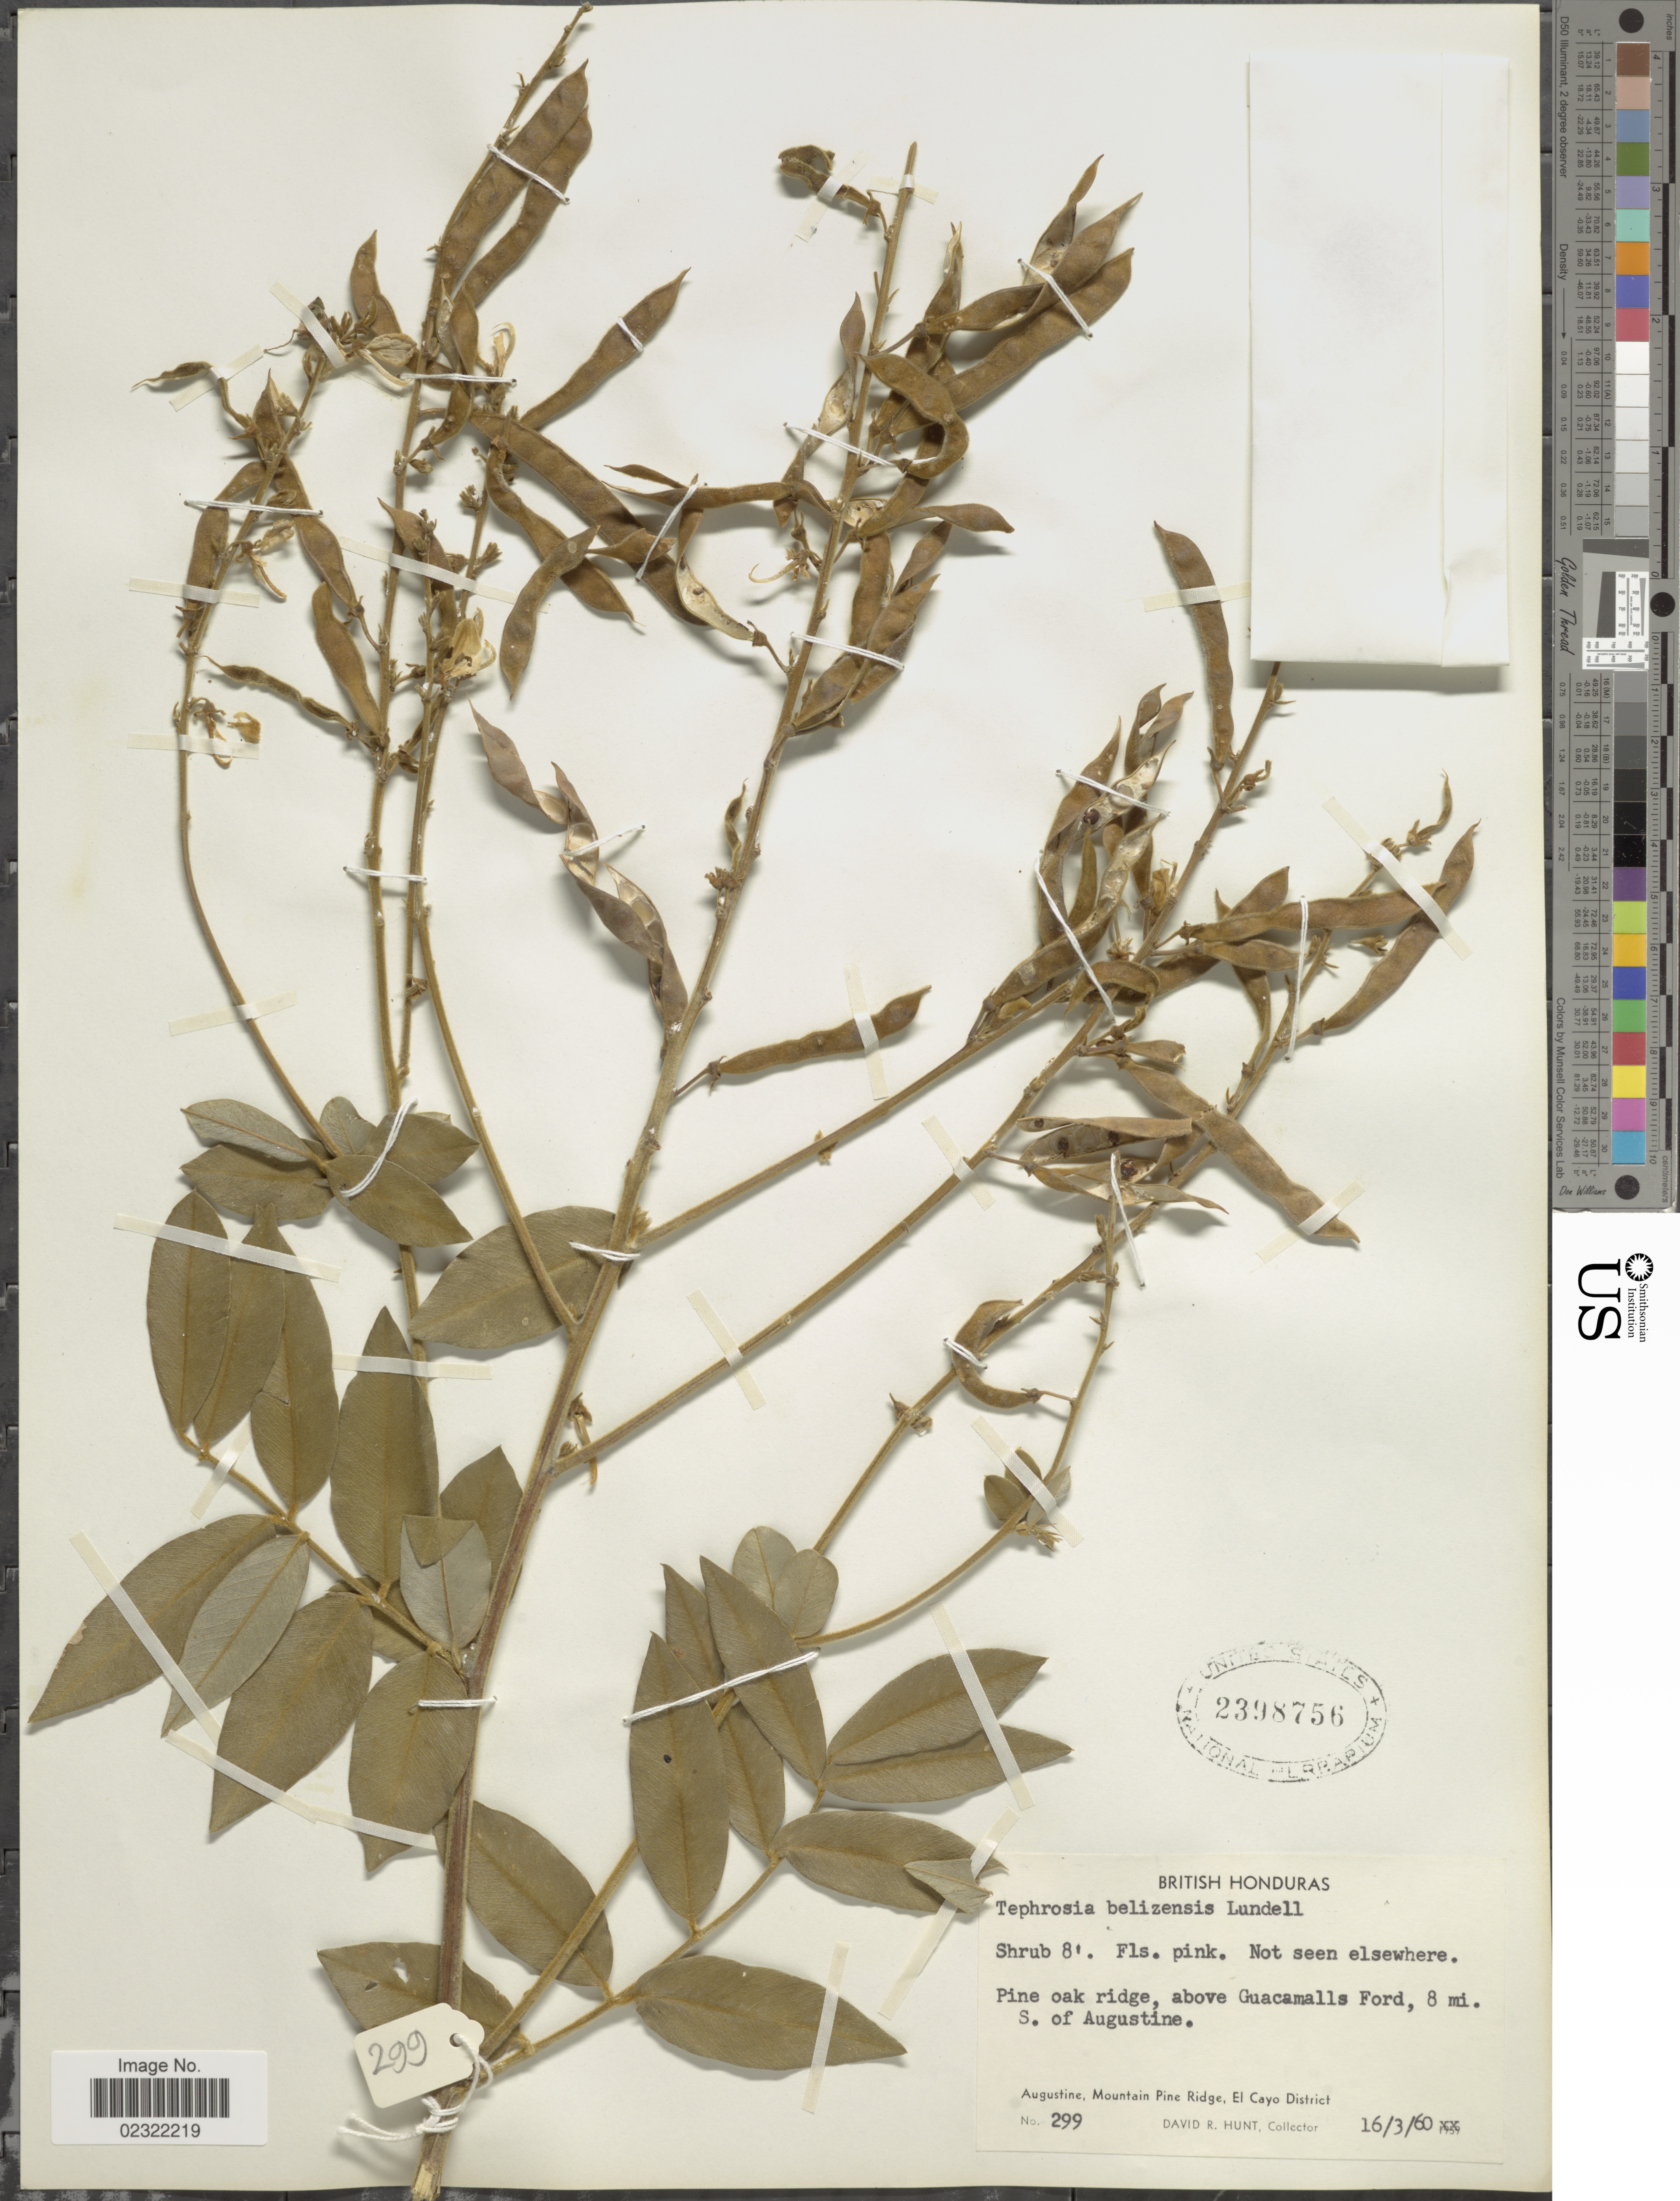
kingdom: Plantae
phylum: Tracheophyta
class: Magnoliopsida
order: Fabales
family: Fabaceae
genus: Tephrosia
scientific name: Tephrosia belizensis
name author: Lundell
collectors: D. R. Hunt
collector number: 299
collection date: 1960-03-16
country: Belize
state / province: Cayo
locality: British Honduras, Pine oak ridge, above Guacamalls Ford, 8 mi. S of Augustine, Augustine, Mountain Pine ridge, El Cayo District.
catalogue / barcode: US 2398756